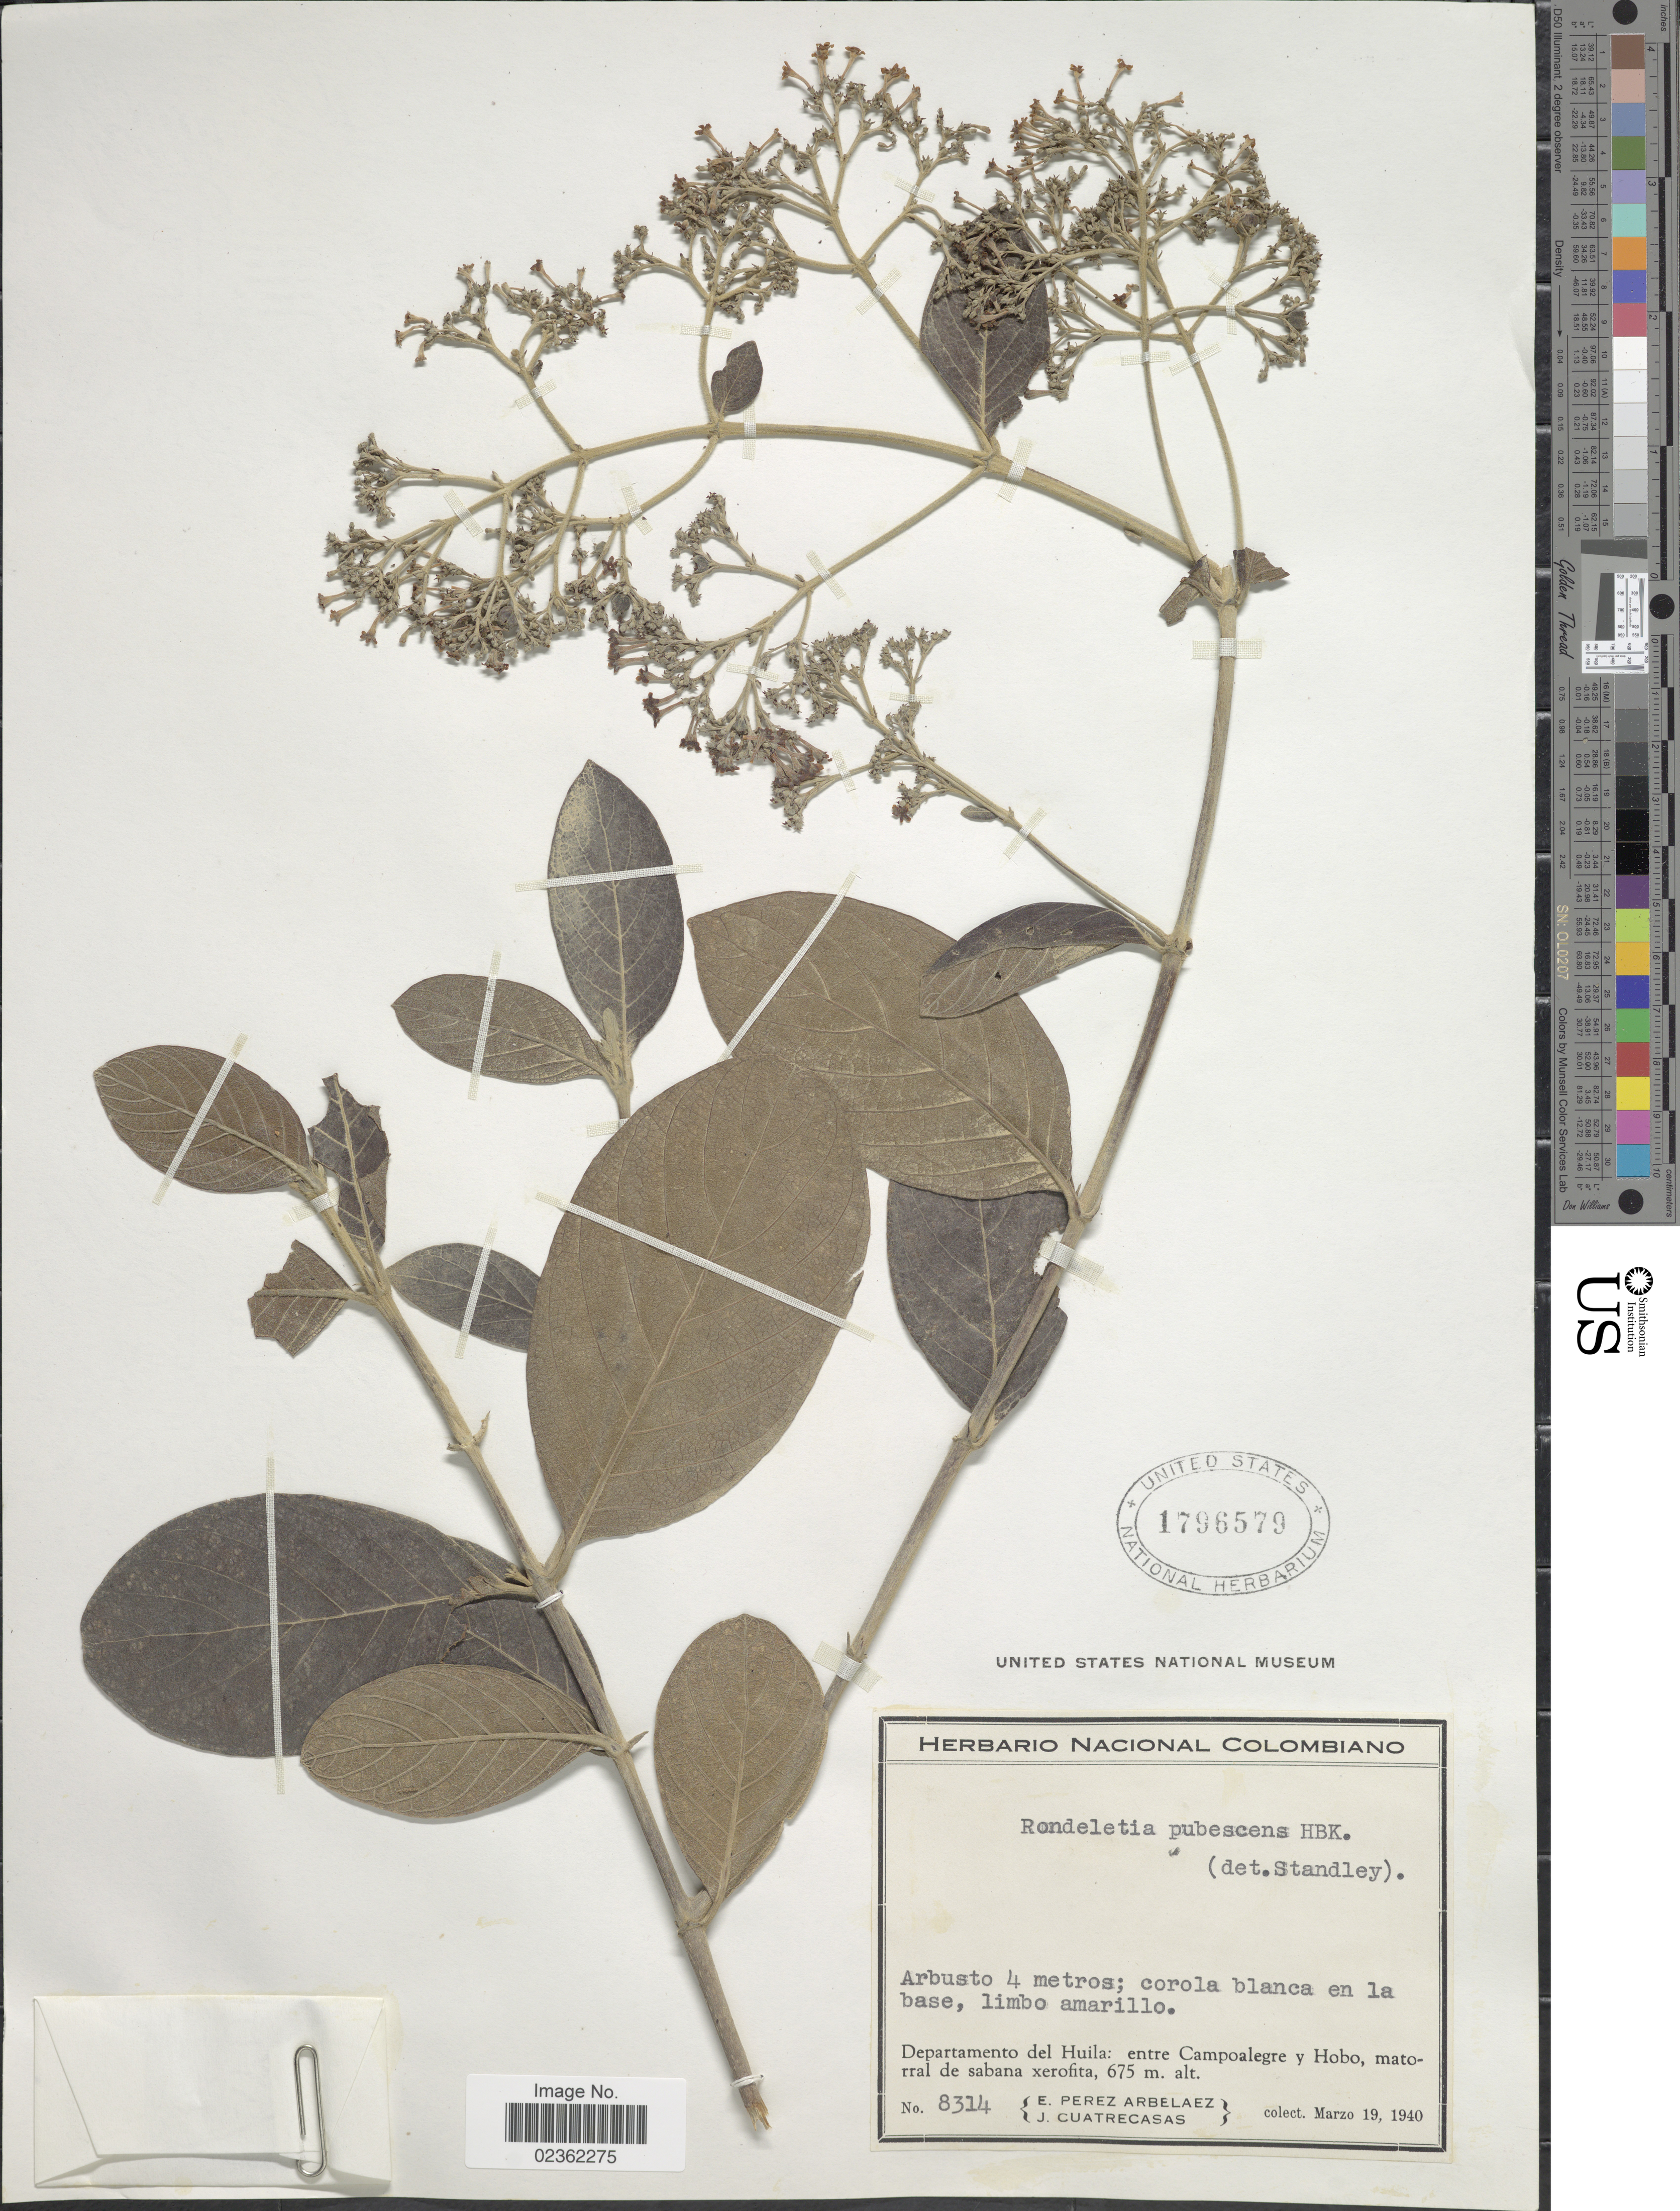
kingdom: Plantae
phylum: Tracheophyta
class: Magnoliopsida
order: Gentianales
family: Rubiaceae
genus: Rondeletia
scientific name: Rondeletia pubescens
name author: Kunth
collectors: E. Pérez Arbeláez & J. Cuatrecasas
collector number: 8314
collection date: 1940-03-19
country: Colombia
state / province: Huila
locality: Entre Campoalegre y Hobo, matorral de sabana xerofita.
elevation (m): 675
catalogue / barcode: US 1796579